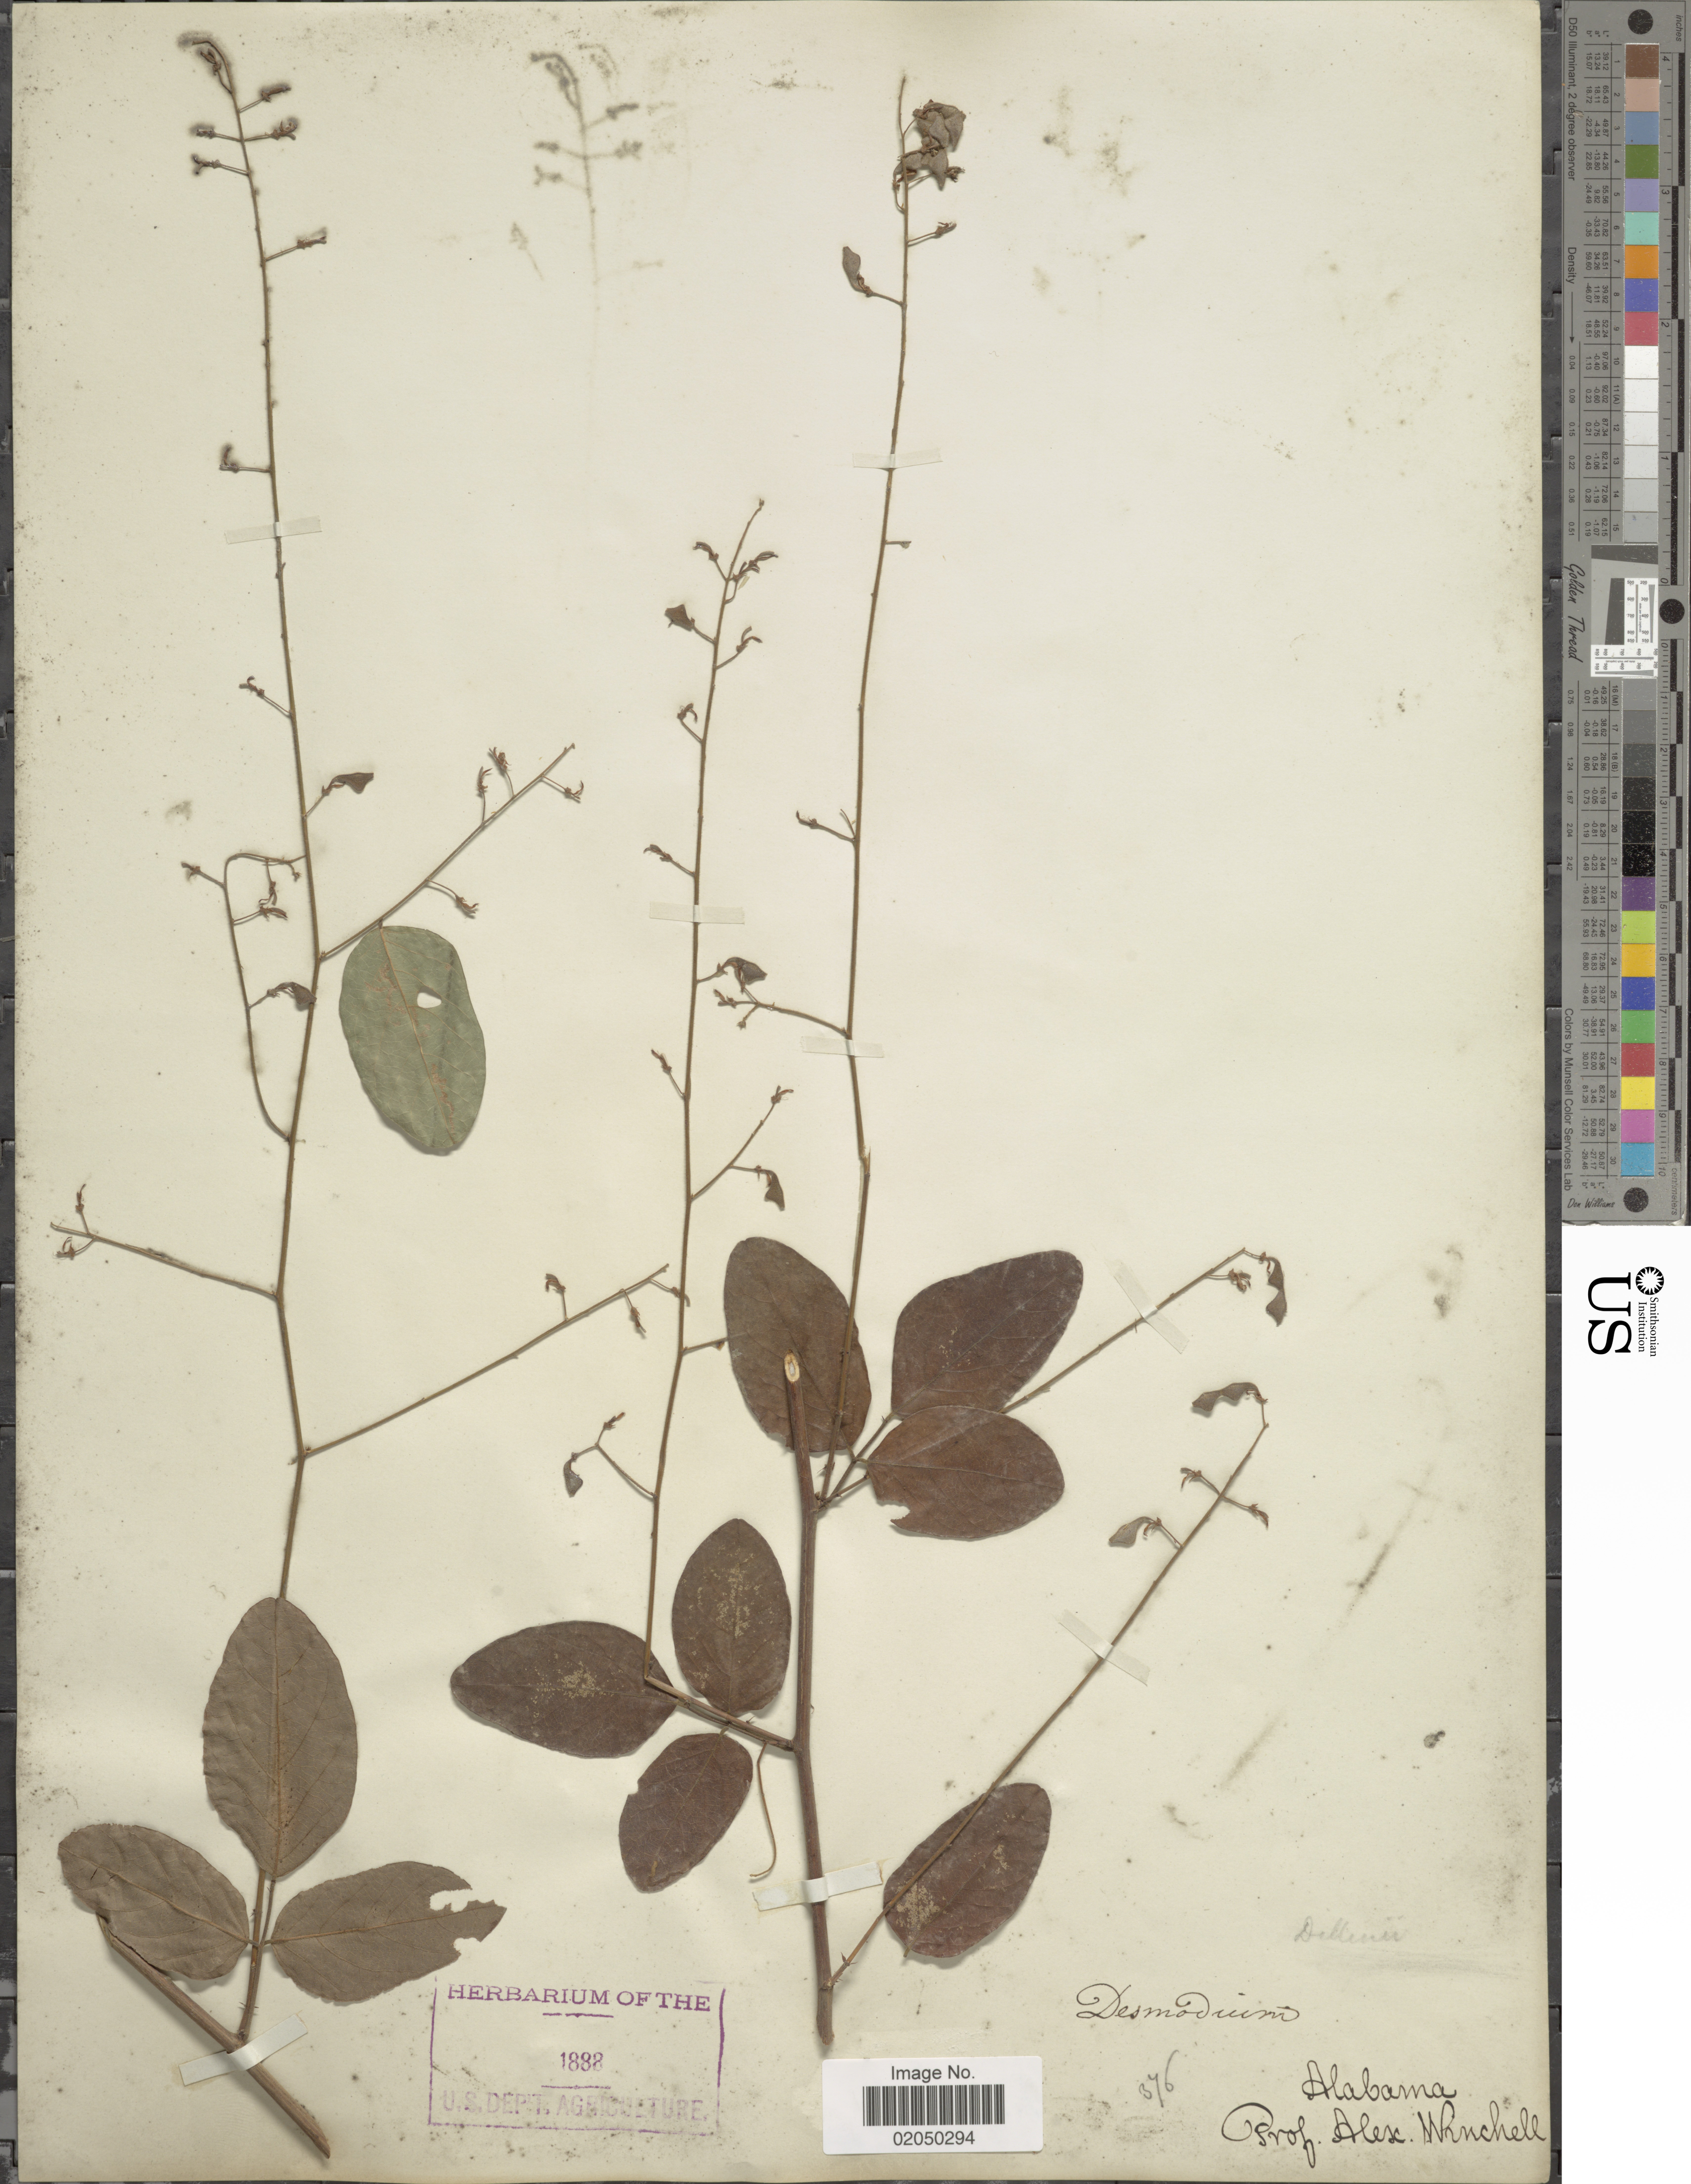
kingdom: Plantae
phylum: Tracheophyta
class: Magnoliopsida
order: Fabales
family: Fabaceae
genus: Desmodium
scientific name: Desmodium glabellum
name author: (Michx.) DC.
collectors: A. Winchell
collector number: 376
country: United States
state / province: Alabama